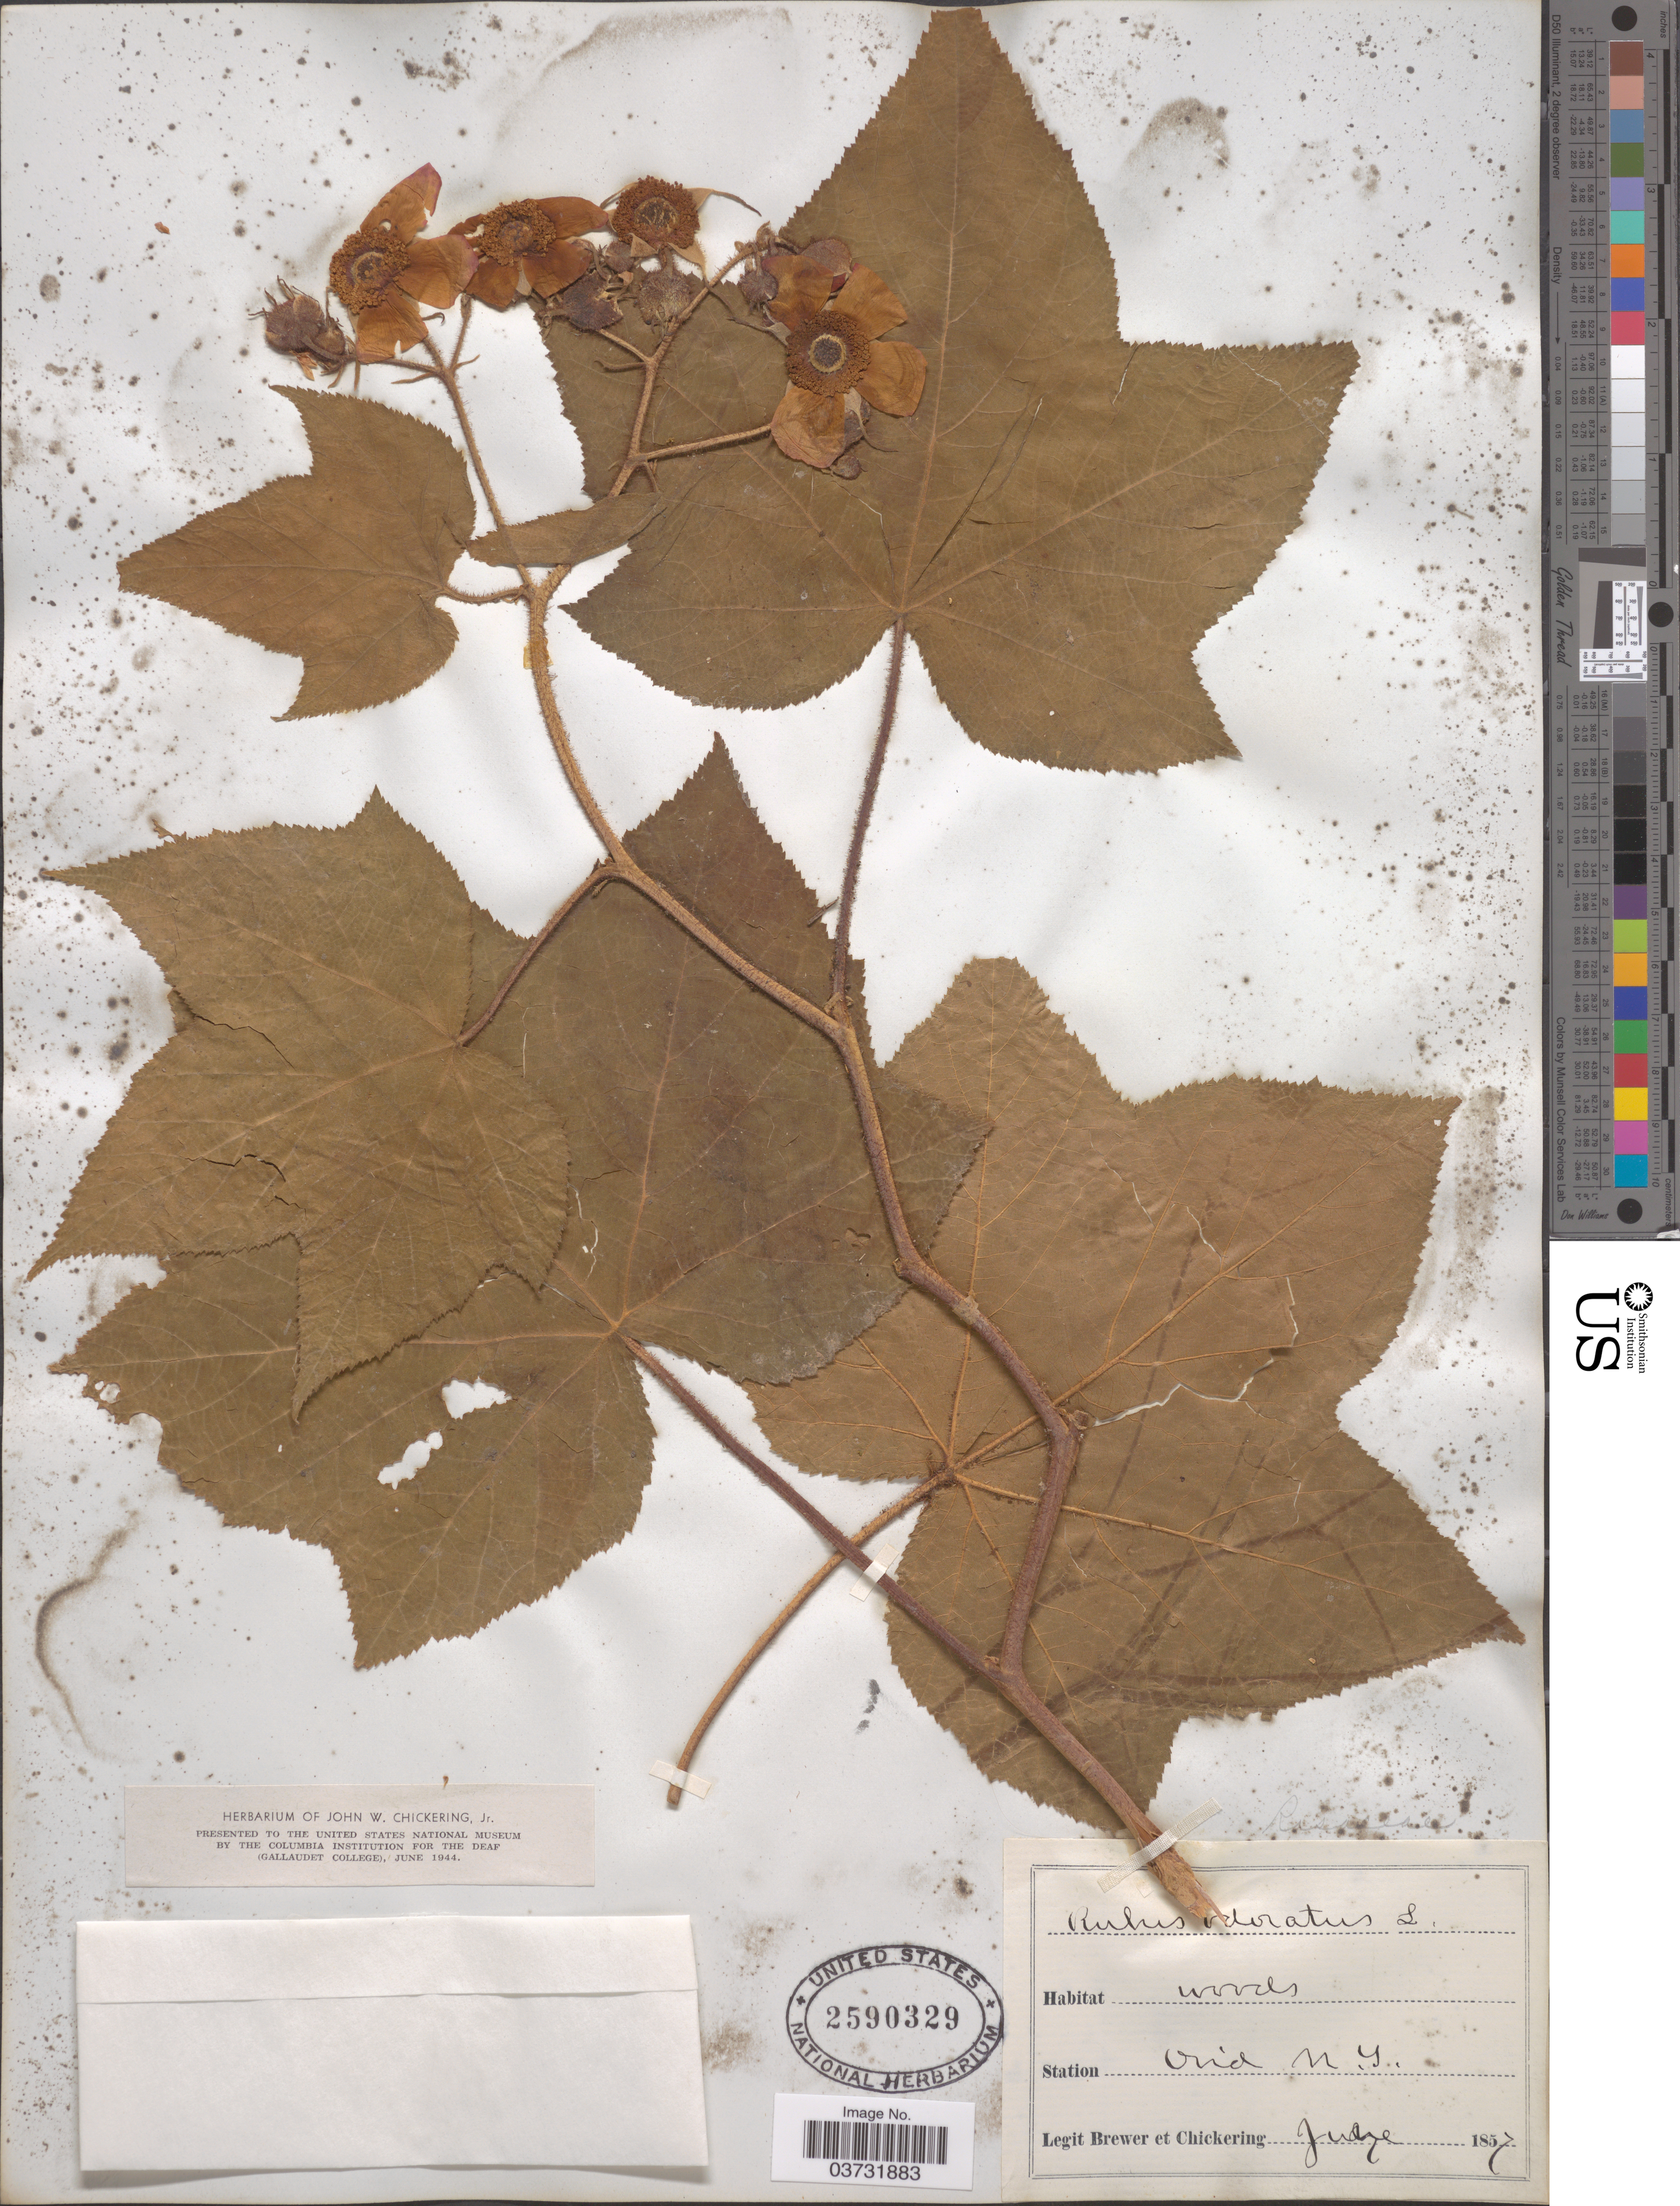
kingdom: Plantae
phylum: Tracheophyta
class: Magnoliopsida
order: Rosales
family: Rosaceae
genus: Rubus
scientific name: Rubus odoratus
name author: L.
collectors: -. Brewer & J. Chickering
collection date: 1857-06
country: United States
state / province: New York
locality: Station Ovid.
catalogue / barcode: US 2590329